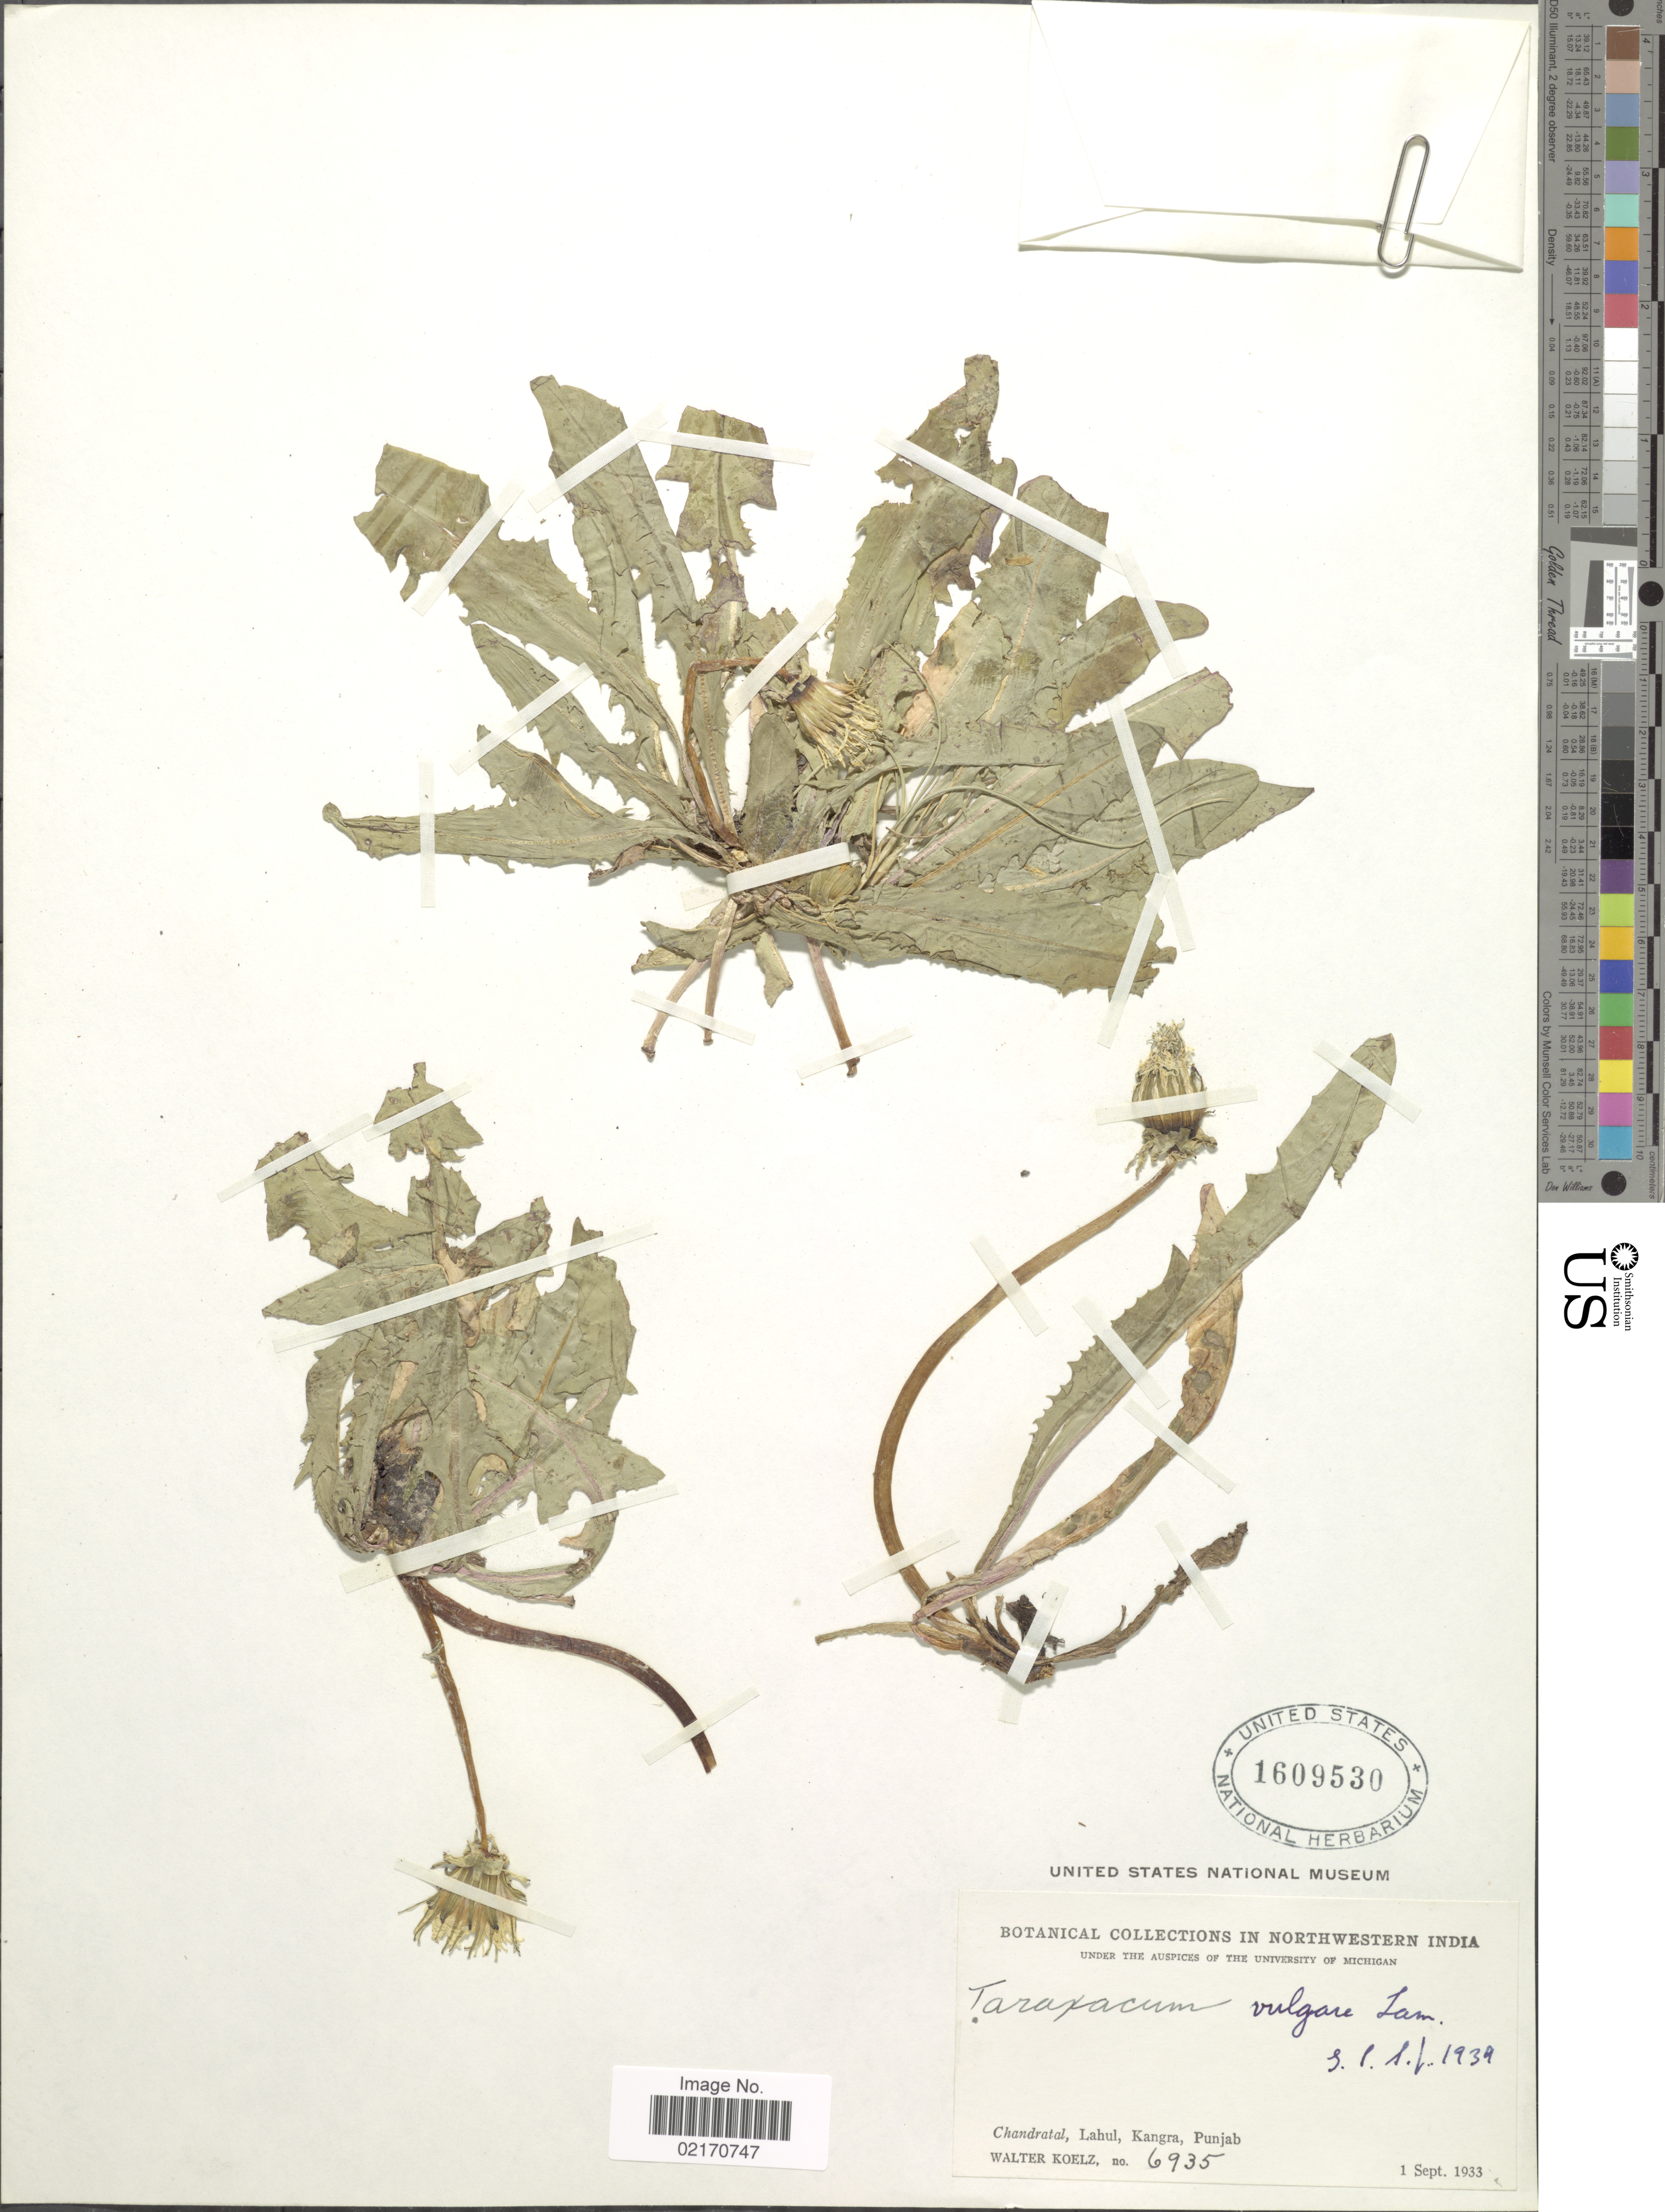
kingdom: Plantae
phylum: Tracheophyta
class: Magnoliopsida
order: Asterales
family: Asteraceae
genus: Taraxacum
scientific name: Taraxacum vulgare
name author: (Lam.) Schrank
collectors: W. N. Koelz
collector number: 6935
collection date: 1933-09-01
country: India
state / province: Himachal Pradesh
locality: Northwestern India, Chandratal, Kulu, Kangra.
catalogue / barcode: US 1609530